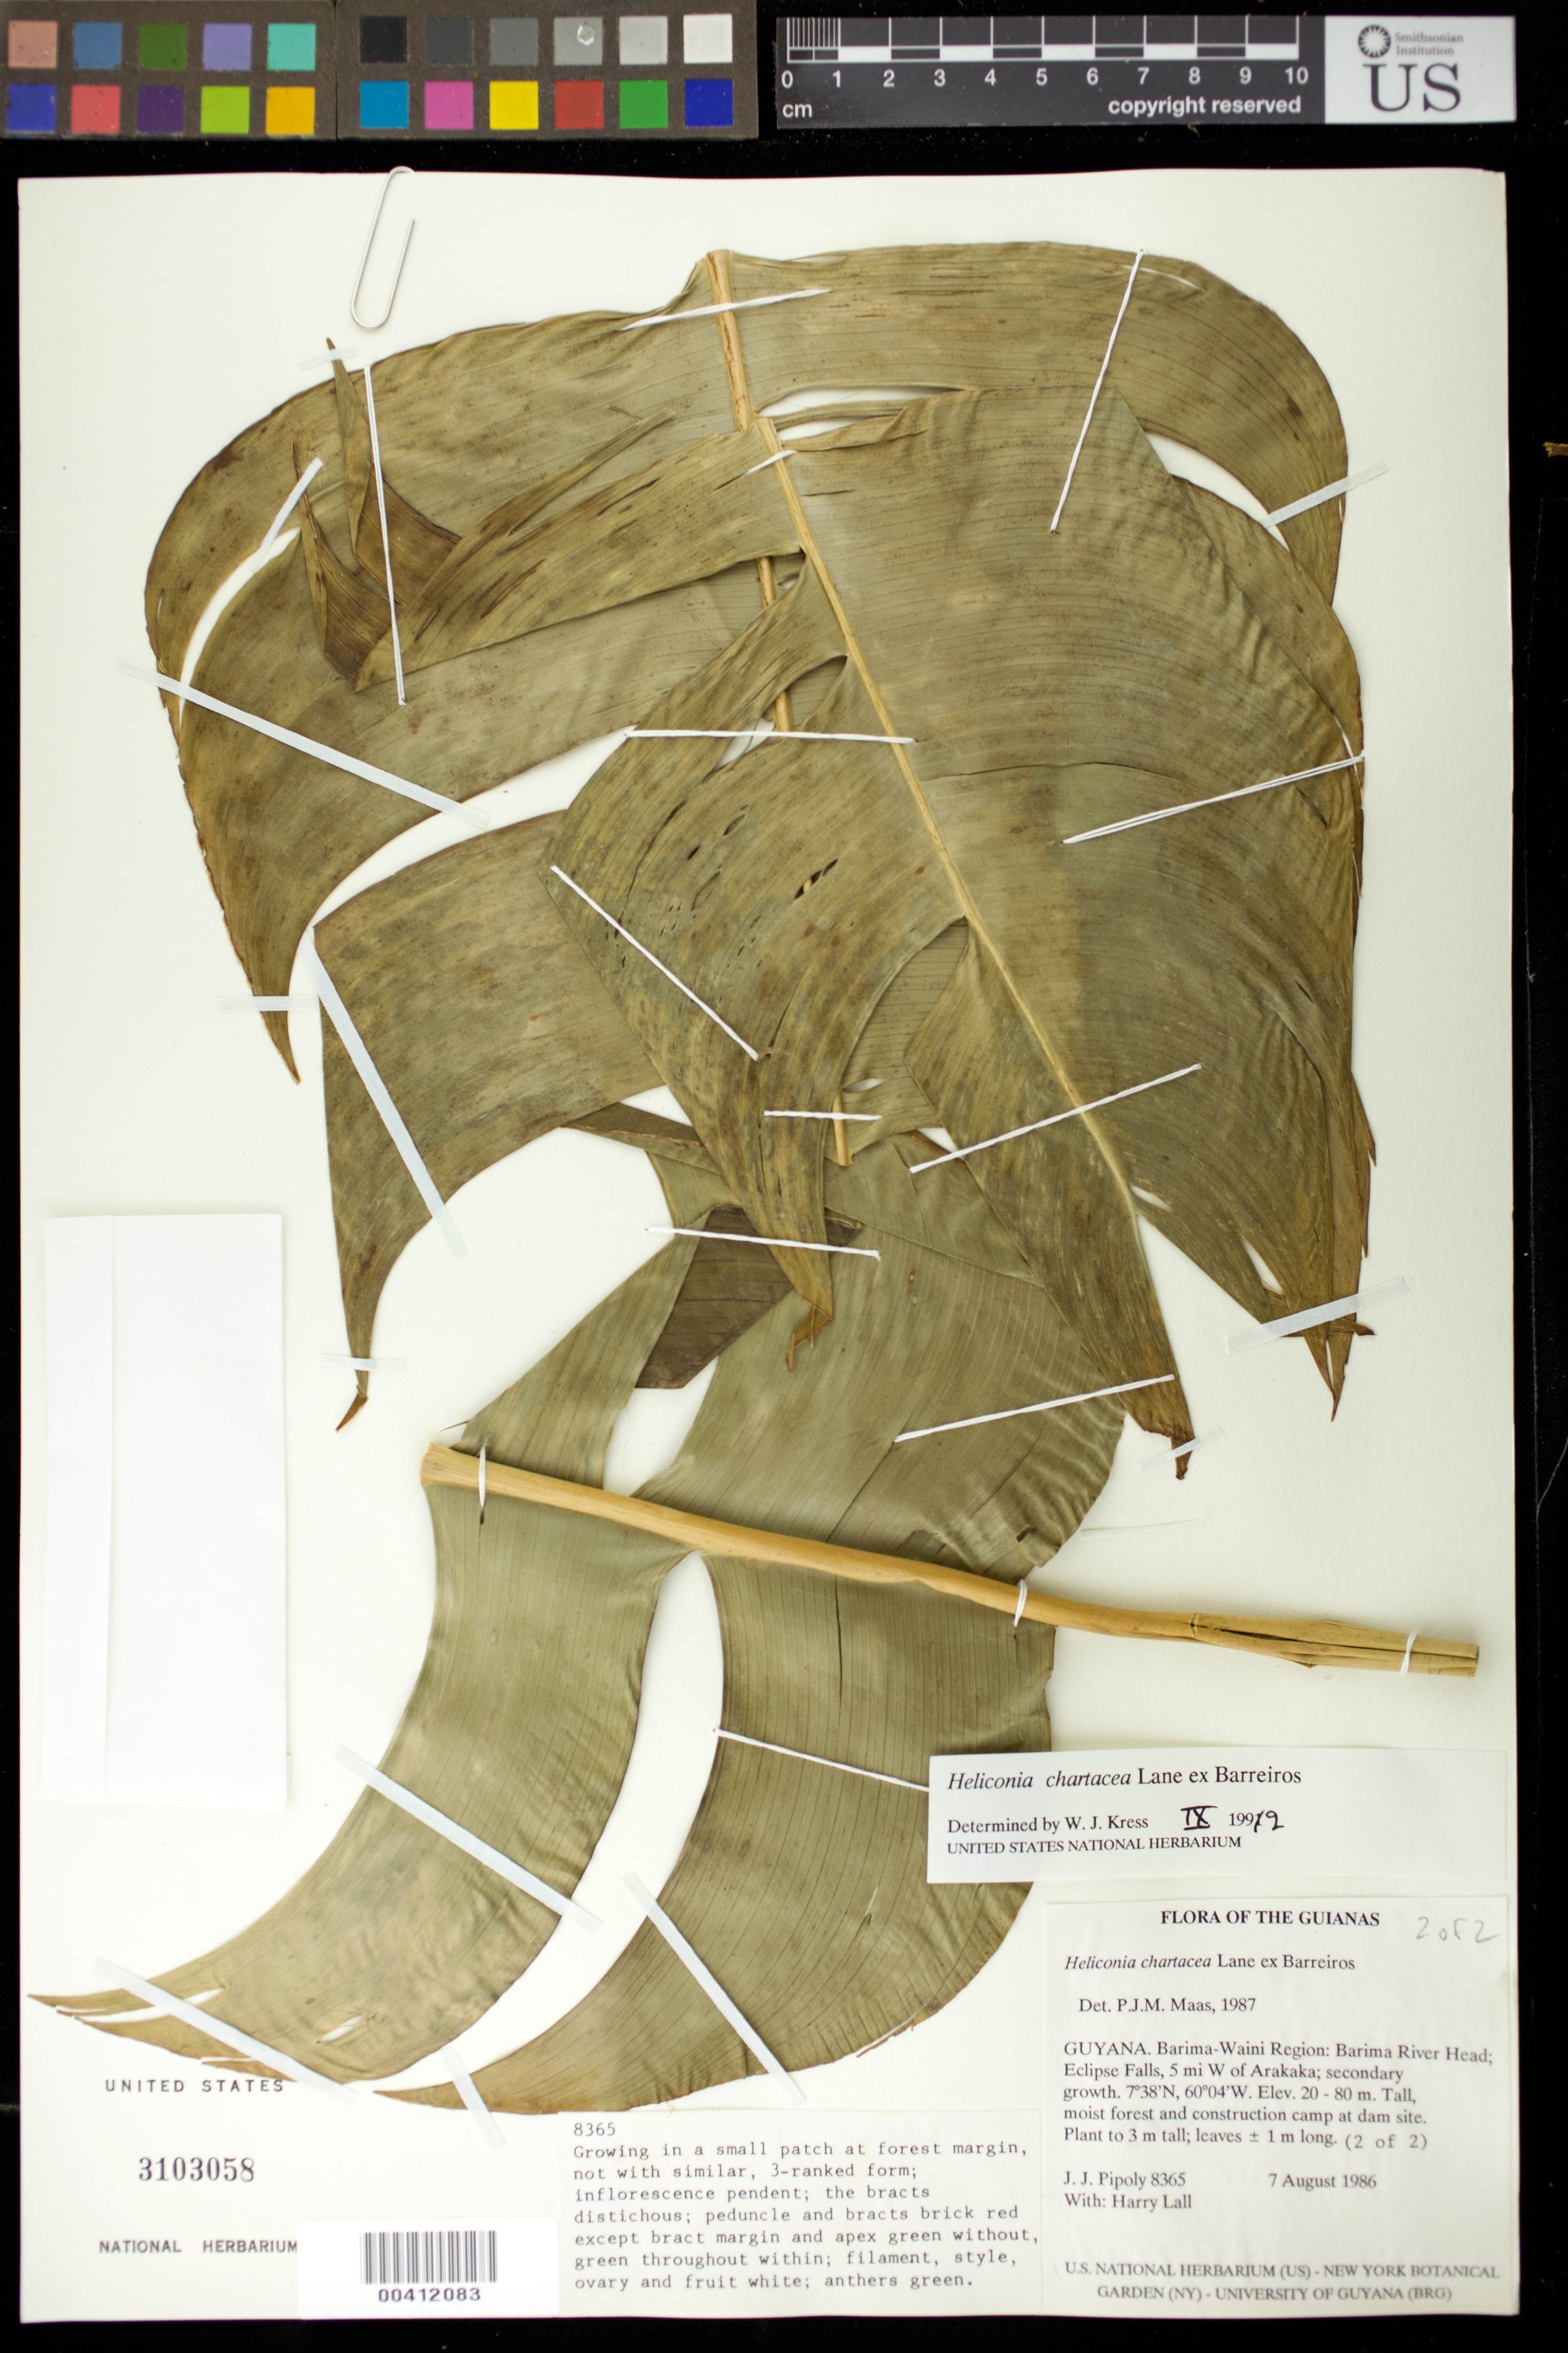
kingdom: Plantae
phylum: Tracheophyta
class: Liliopsida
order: Zingiberales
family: Heliconiaceae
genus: Heliconia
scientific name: Heliconia chartacea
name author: Lane ex Barreiros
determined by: Kress, W. J., (US), Smithsonian Institution - National Museum of Natural History (UNITED STATES)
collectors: J. J. Pipoly & H. Lall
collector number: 8365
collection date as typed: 07 Aug 1986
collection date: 1986-08-07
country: Guyana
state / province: Barima-Waini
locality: Barima river head, eclipse falls, 5 mi w of arakaka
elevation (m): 20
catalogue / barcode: US 3103058